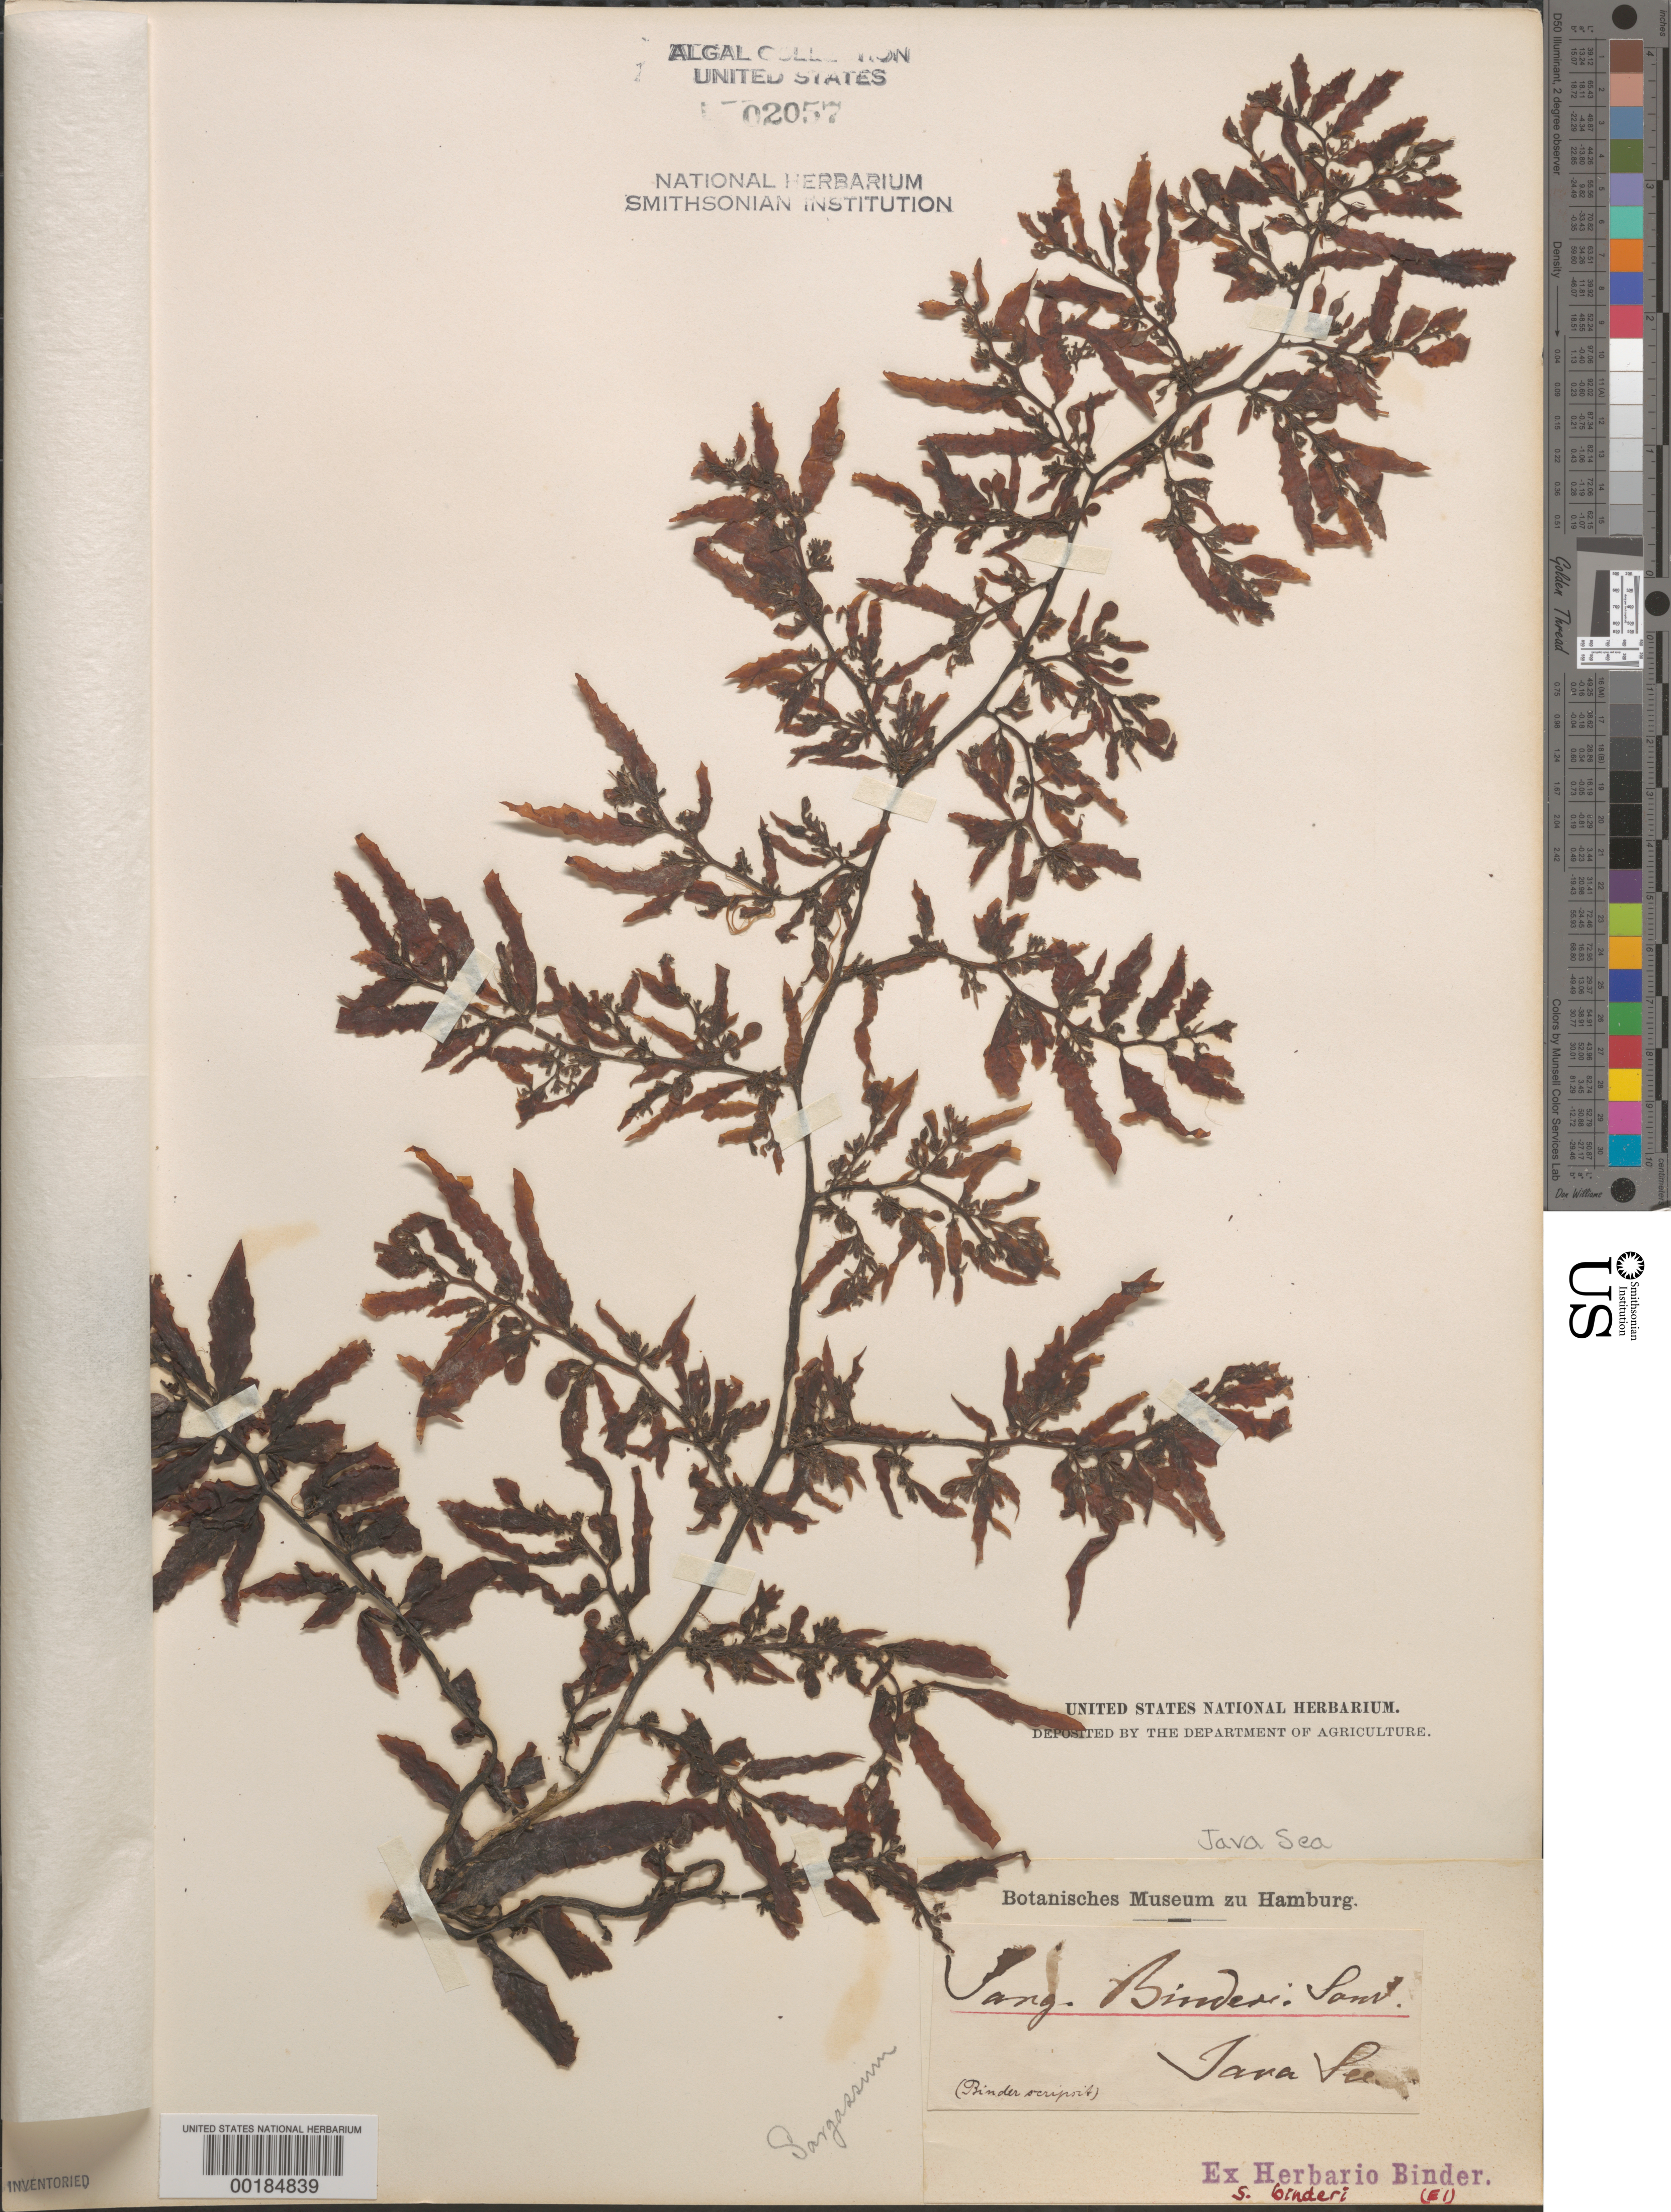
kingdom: Chromista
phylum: Ochrophyta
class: Phaeophyceae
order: Fucales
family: Sargassaceae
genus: Sargassum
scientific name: Sargassum aquifolium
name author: (Turner) C. Agardh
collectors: F. Binder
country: Indonesia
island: Java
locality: Java Sea (Java See)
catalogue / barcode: US 2057